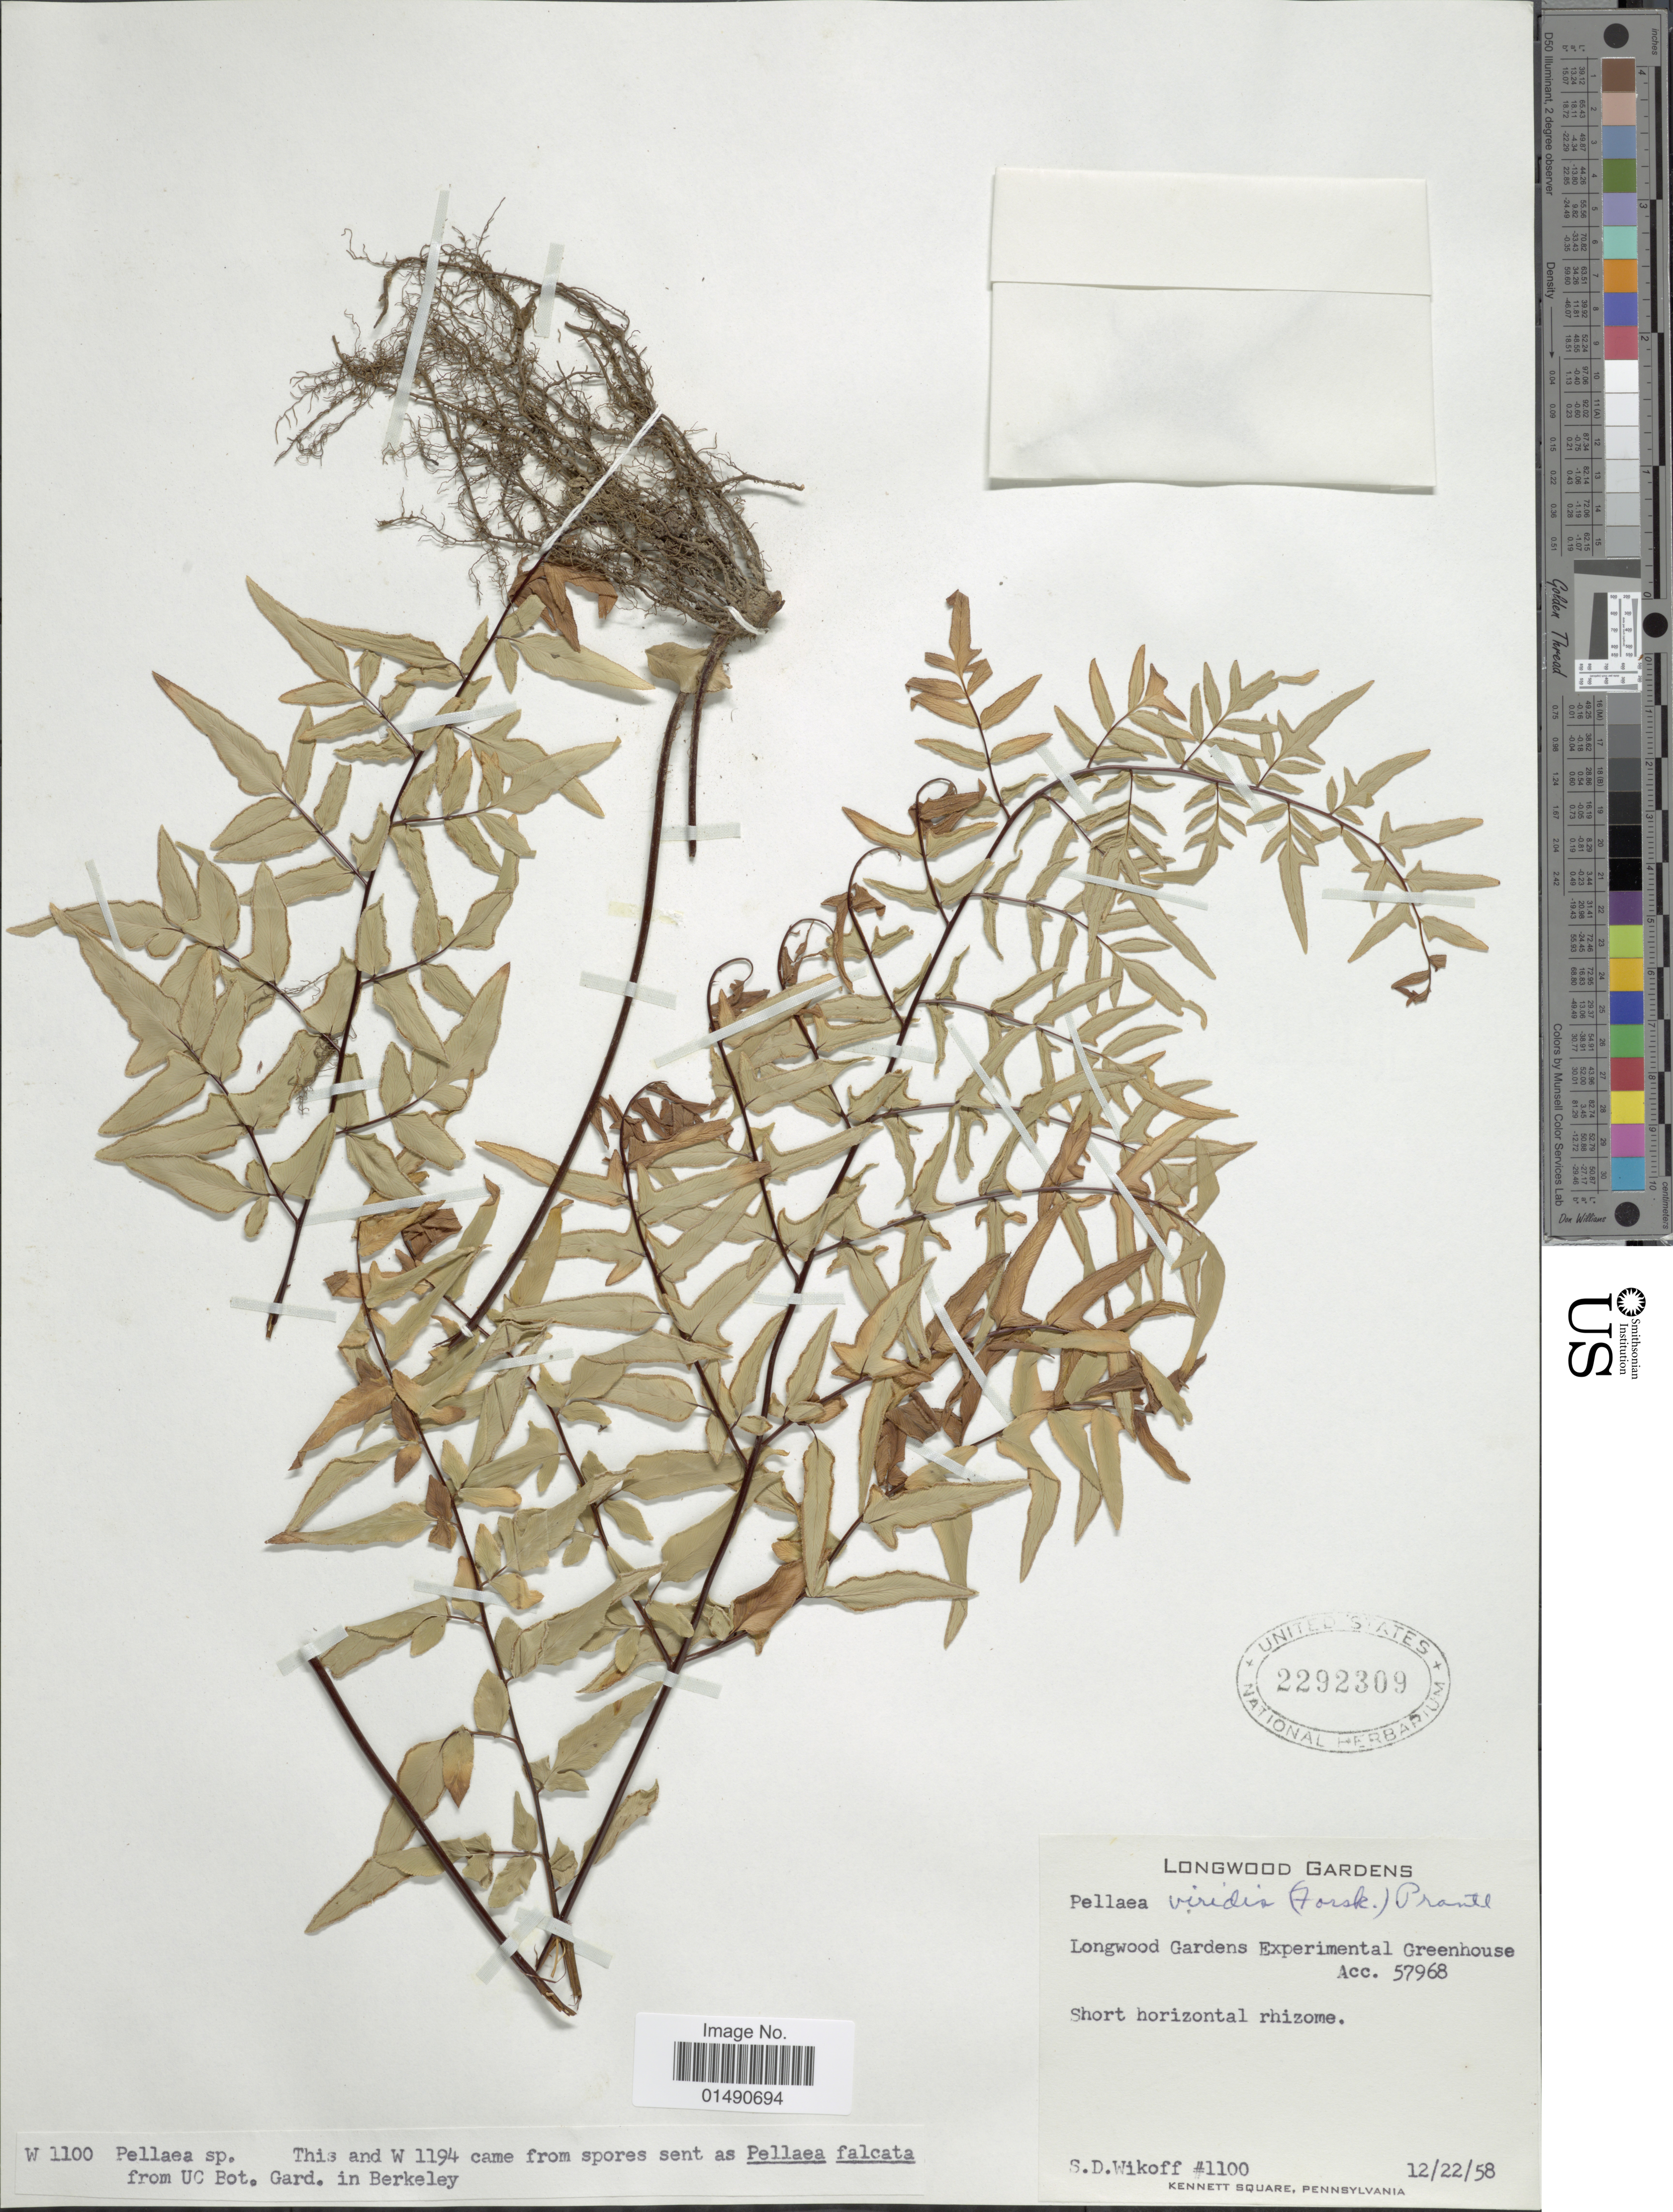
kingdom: Plantae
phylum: Tracheophyta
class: Polypodiopsida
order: Polypodiales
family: Pteridaceae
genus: Pellaea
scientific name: Pellaea viridis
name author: (Forssk.) Prantl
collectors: S. Wikoff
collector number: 1100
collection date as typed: Transcribed d/m/y: 22/12/58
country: United States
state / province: Pennsylvania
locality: Longwood Gardens Experimental Greenhouse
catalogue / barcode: US 2292309